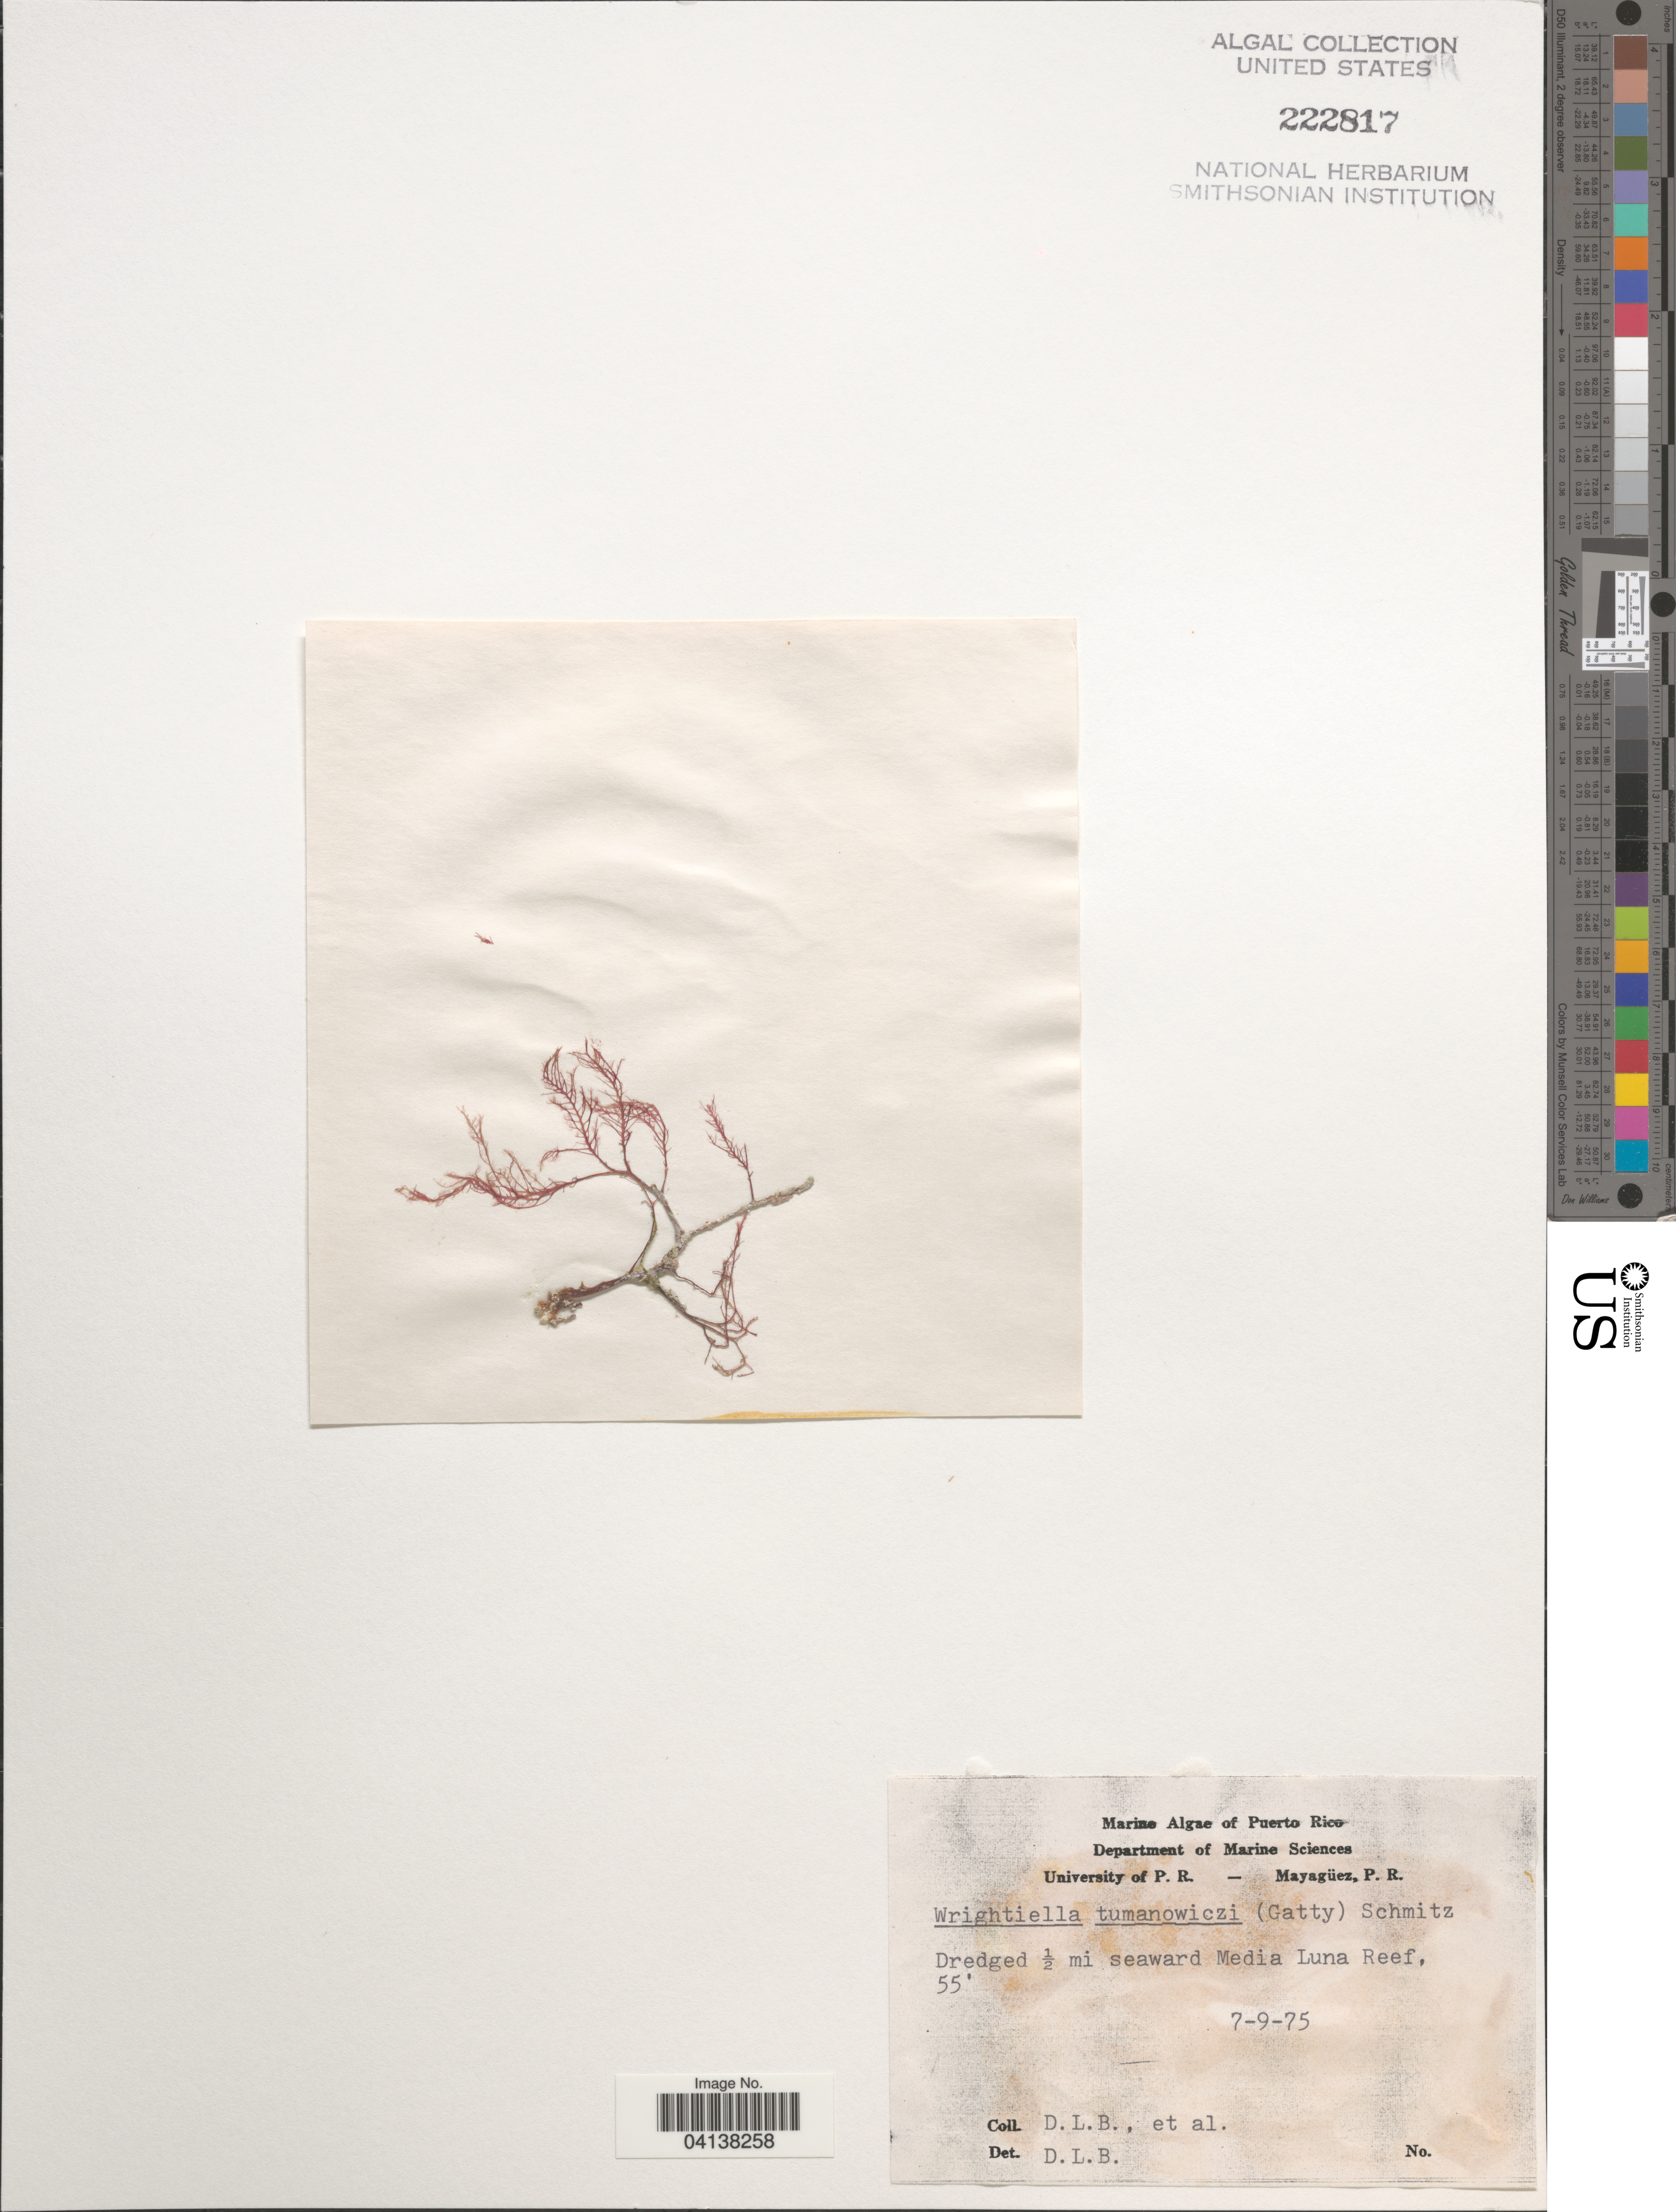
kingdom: Plantae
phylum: Rhodophyta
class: Florideophyceae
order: Ceramiales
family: Rhodomelaceae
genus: Wrightiella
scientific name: Wrightiella tumanowiczii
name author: (Gatty ex Harv.) F. Schmitz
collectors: D. L. B. & et al.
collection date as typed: Transcribed d/m/y: 7/9/75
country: Puerto Rico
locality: Dredged ½ mi seaward Media Luna Reef.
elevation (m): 17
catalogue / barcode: US 222817